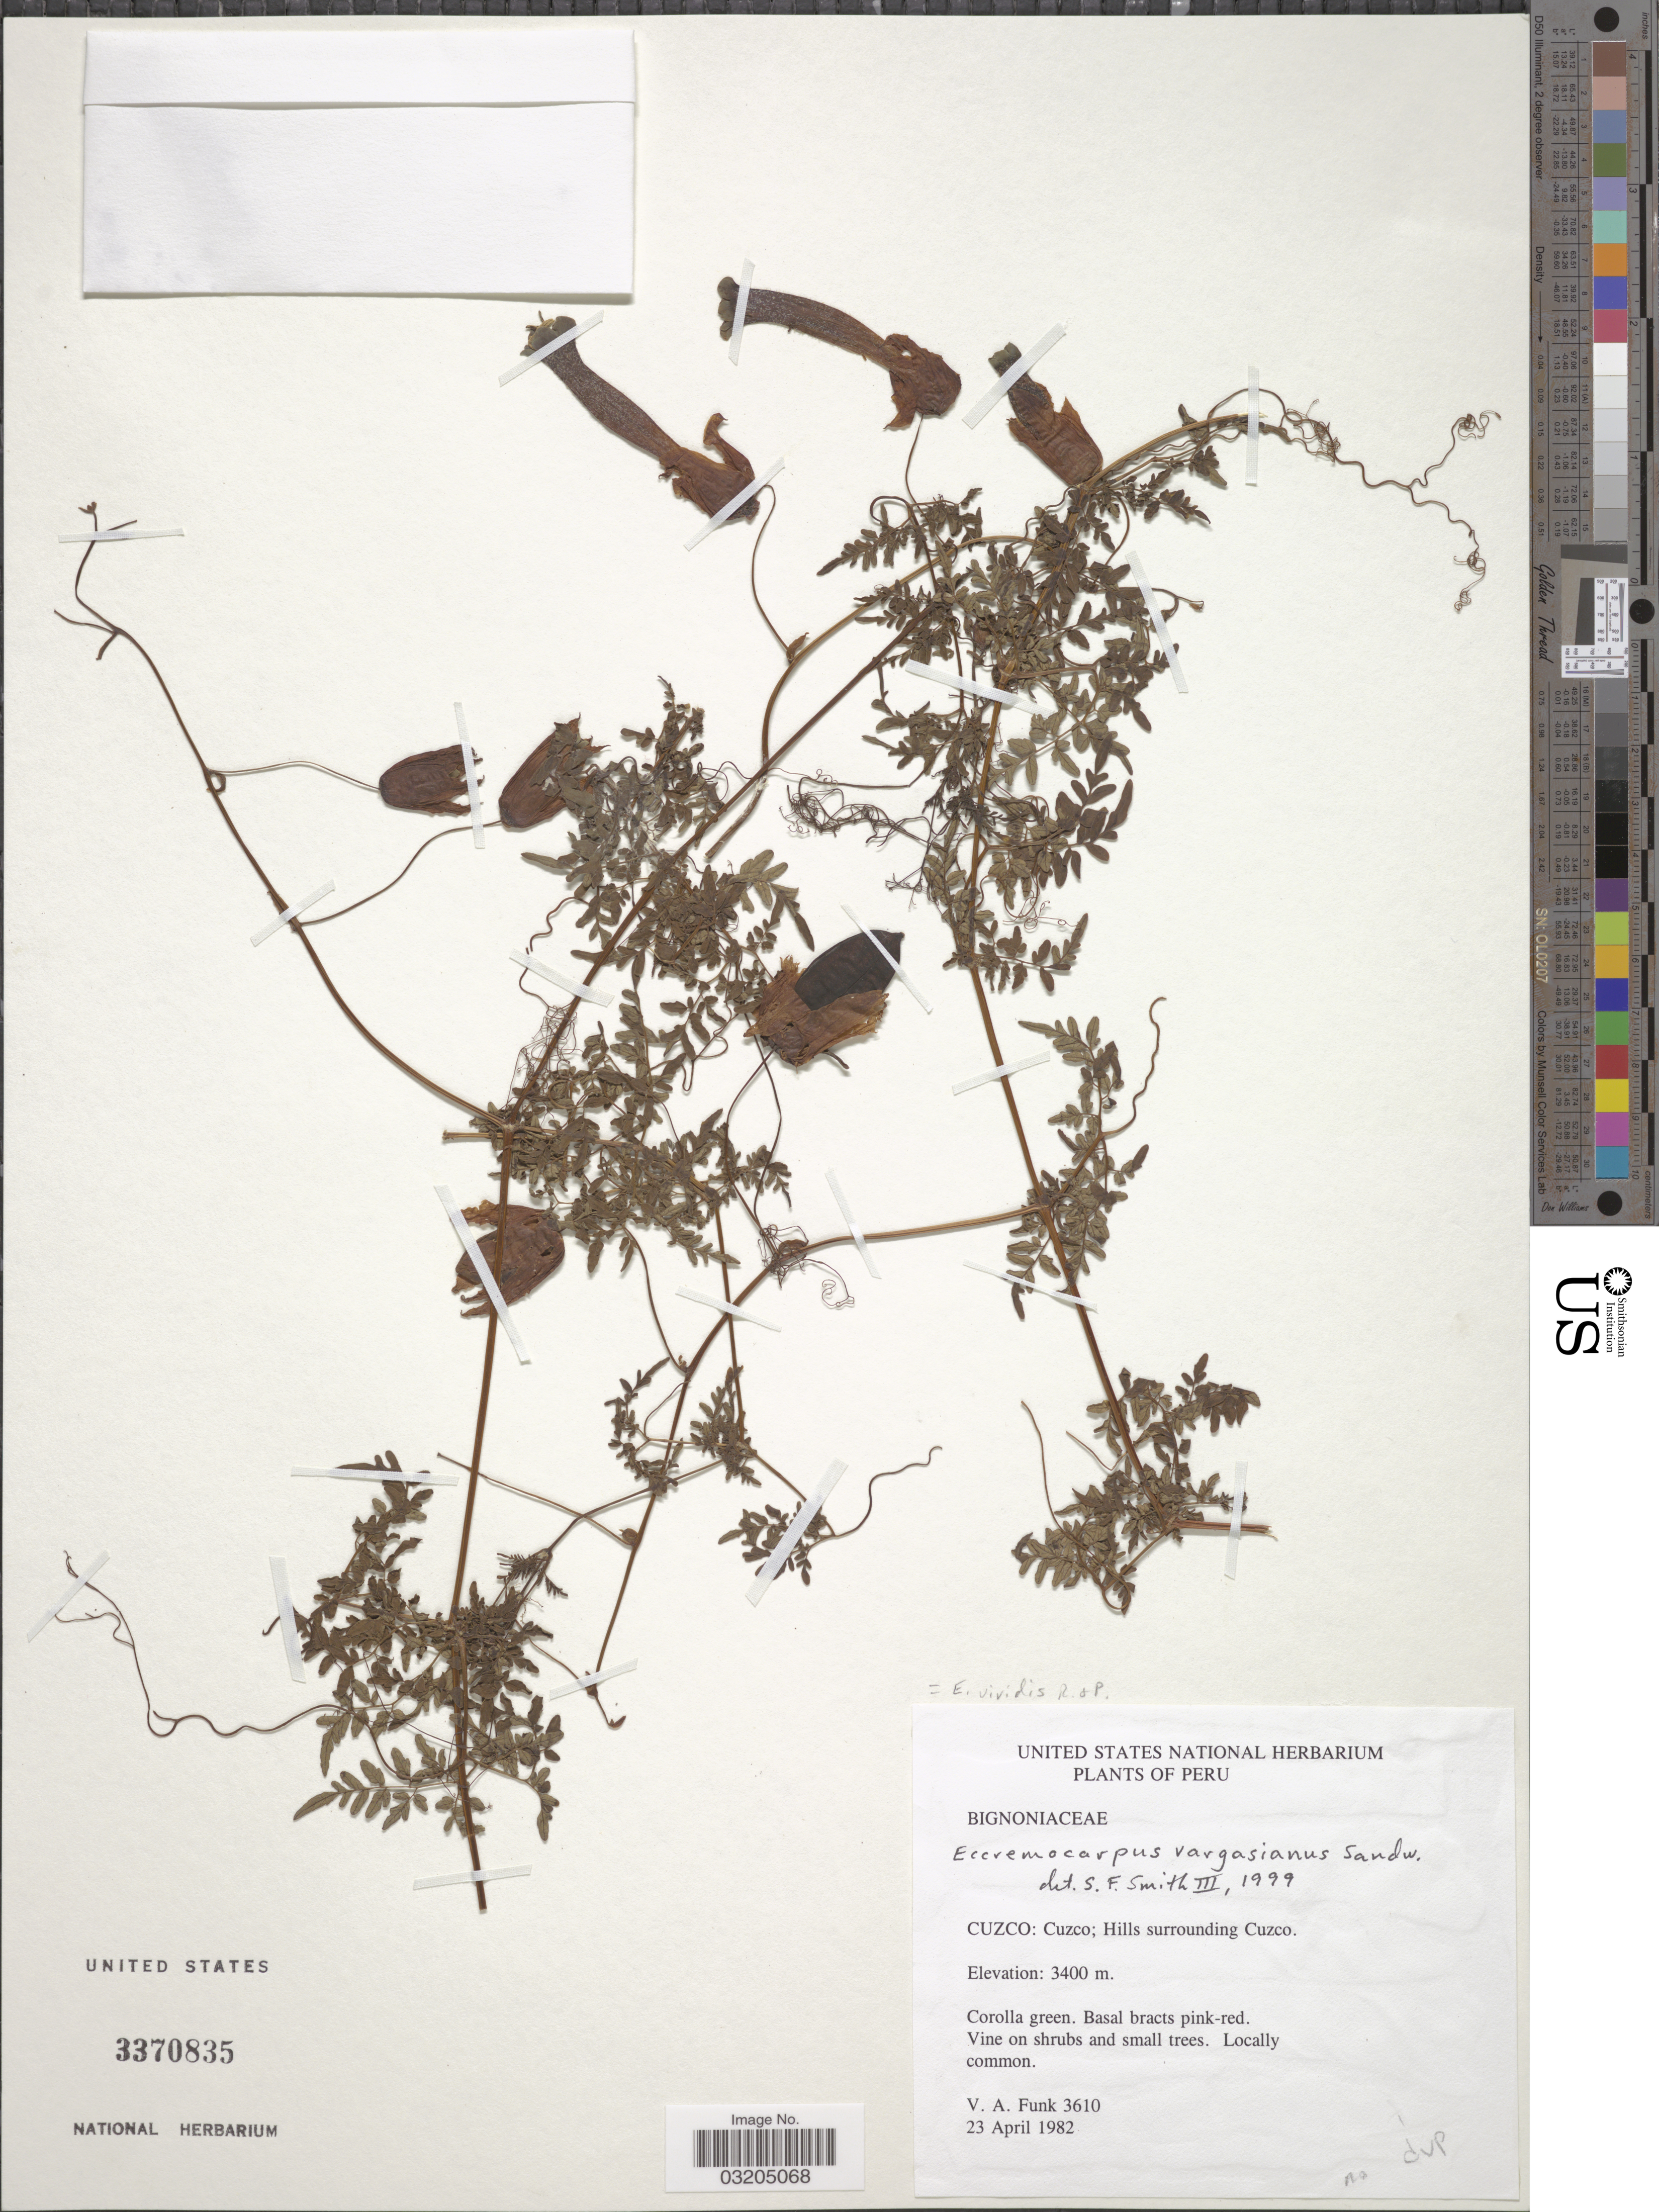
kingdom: Plantae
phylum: Tracheophyta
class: Magnoliopsida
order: Lamiales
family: Bignoniaceae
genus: Eccremocarpus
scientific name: Eccremocarpus viridis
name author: Ruiz & Pav.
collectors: V. Funk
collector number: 3610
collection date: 1982-04-23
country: Peru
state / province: Cusco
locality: Cuzco; Hills surrounding Cuzco.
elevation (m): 3400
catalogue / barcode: US 3370835